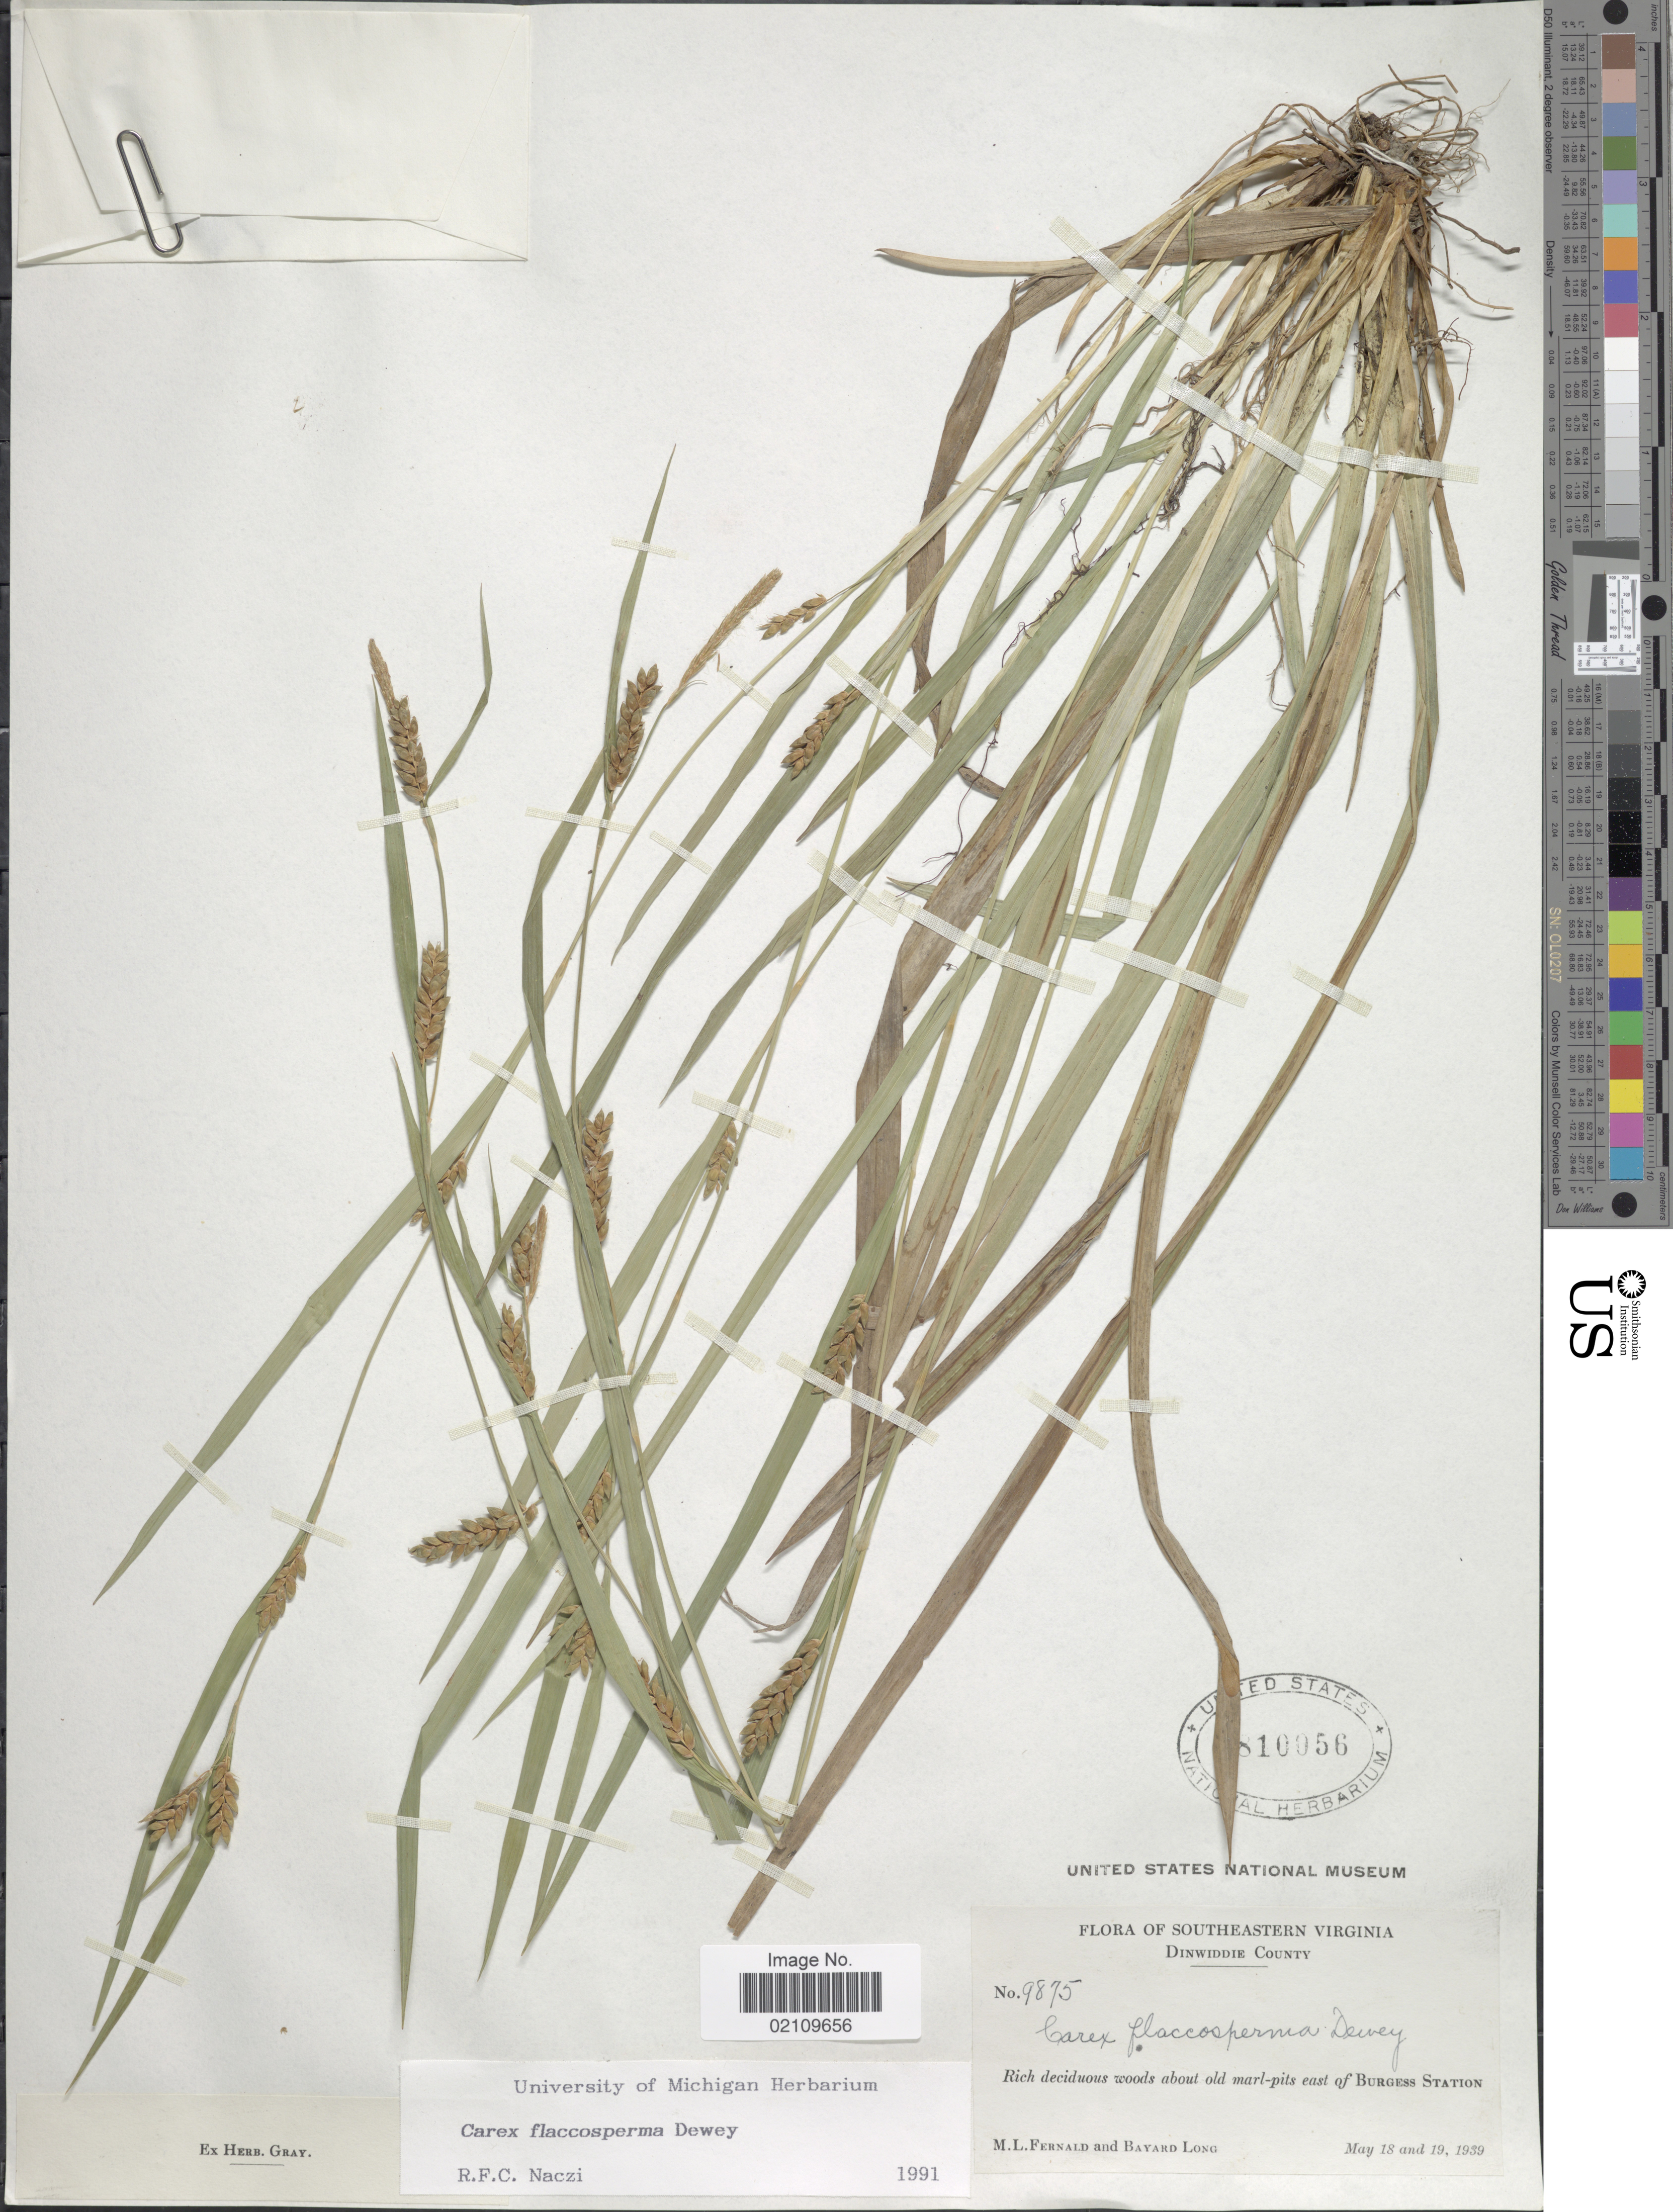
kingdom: Plantae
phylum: Tracheophyta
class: Liliopsida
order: Poales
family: Cyperaceae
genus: Carex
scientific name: Carex flaccosperma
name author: Dewey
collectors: M. L. Fernald & B. Long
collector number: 9875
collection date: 1939-05-18/1939-05-19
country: United States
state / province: Virginia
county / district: Dinwiddie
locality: Southeastern Virginia. Dinwiddie County. east of Burgess Station